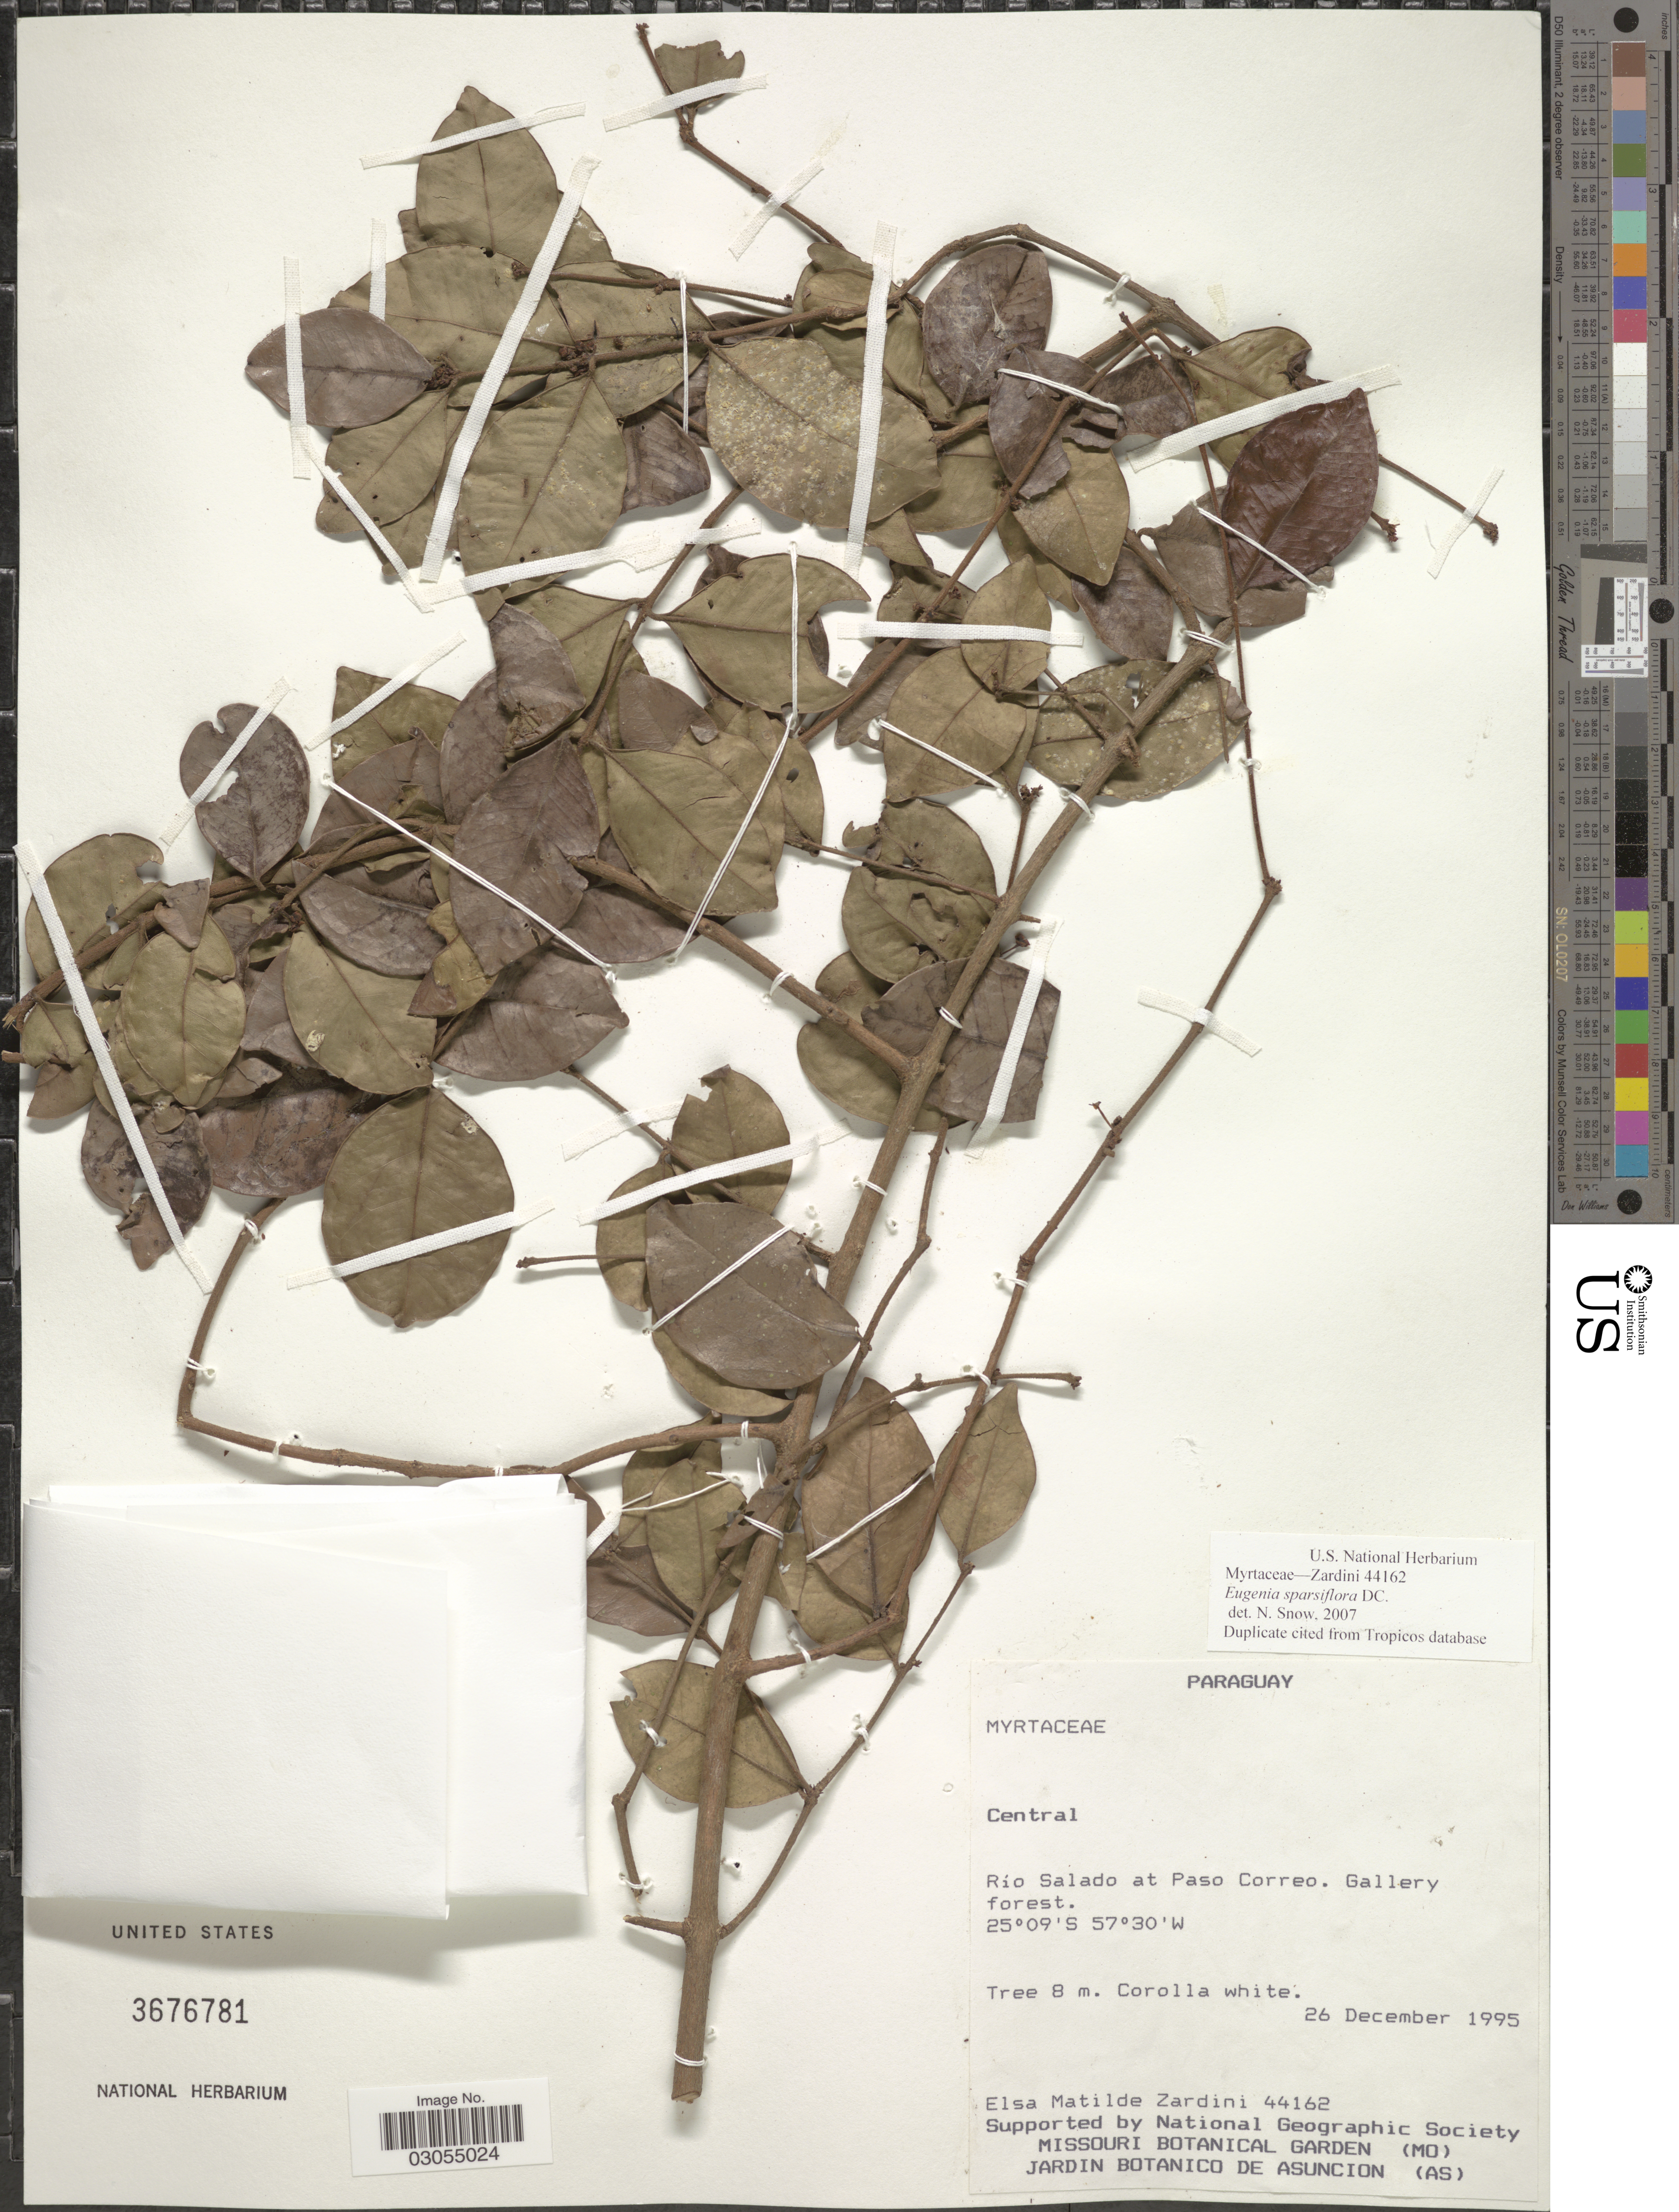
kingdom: Plantae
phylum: Tracheophyta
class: Magnoliopsida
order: Myrtales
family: Myrtaceae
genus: Eugenia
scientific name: Eugenia sparsiflora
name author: DC.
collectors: E. M. Zardini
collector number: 44162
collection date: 1995-12-26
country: Paraguay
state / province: Central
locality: Río Salado at Paso Correo.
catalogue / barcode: US 2676781